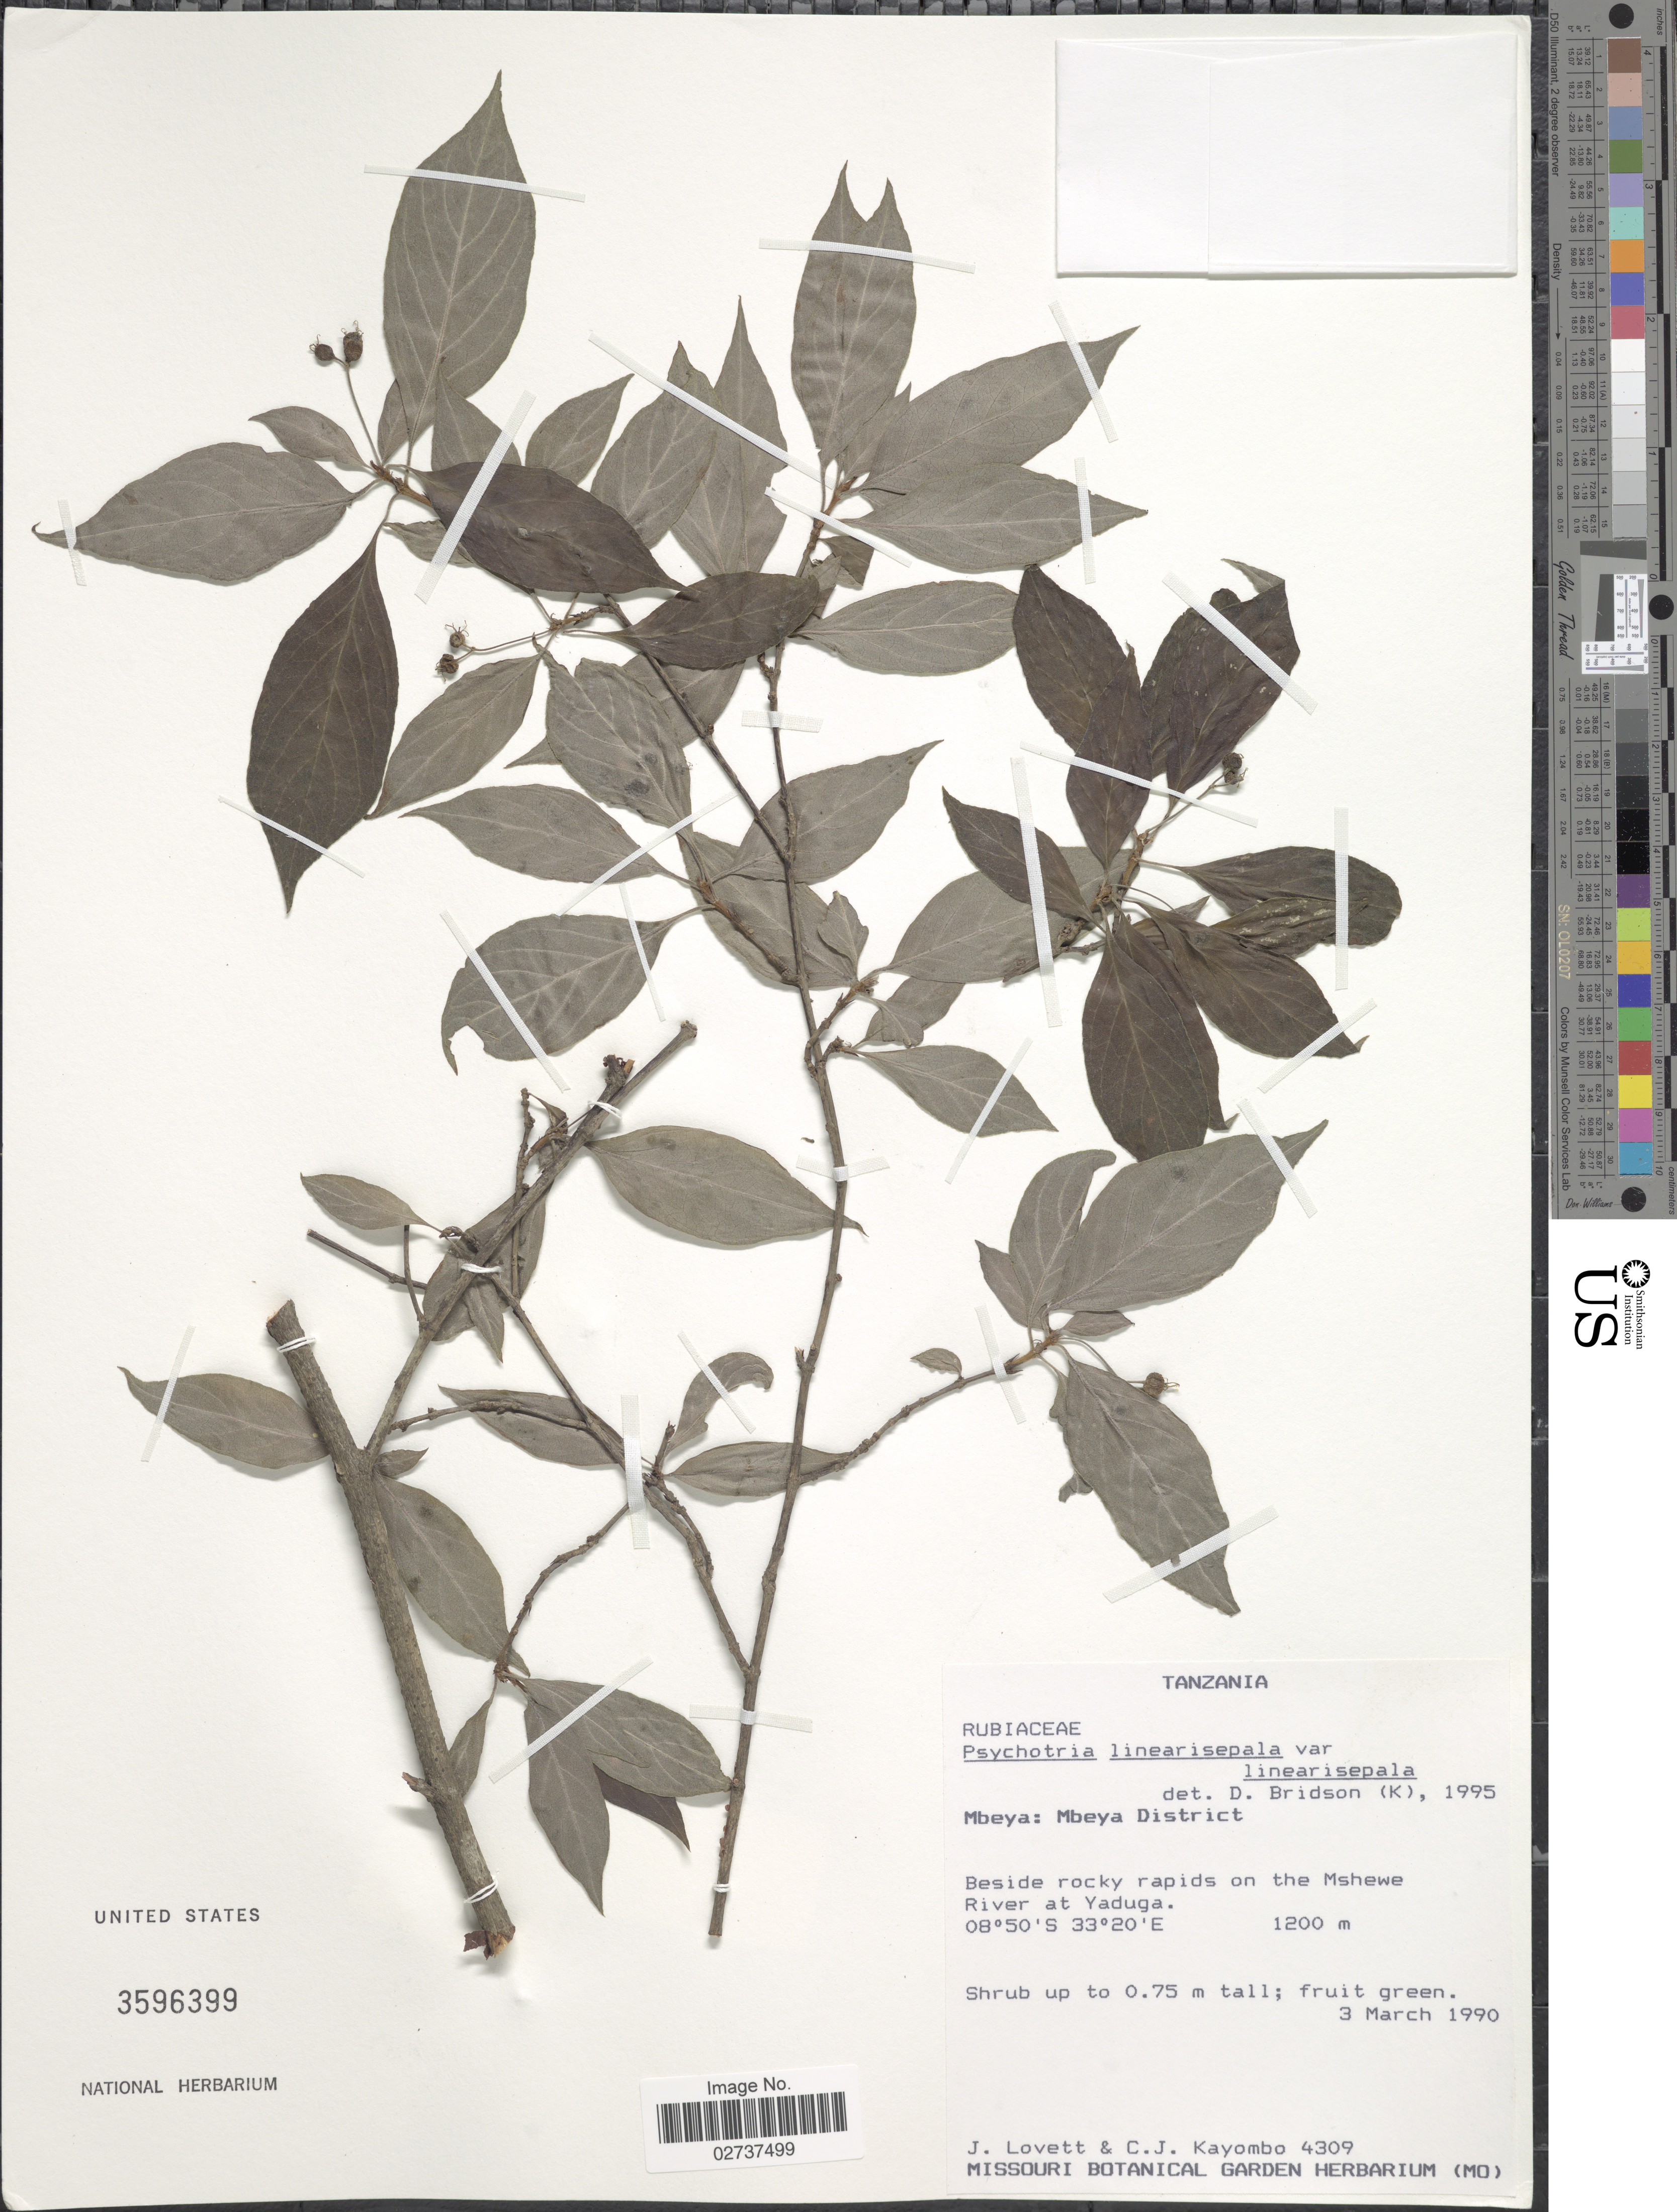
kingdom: Plantae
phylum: Tracheophyta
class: Magnoliopsida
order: Gentianales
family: Rubiaceae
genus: Psychotria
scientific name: Psychotria linearisepala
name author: E.M.A. Petit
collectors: J. Lovett & C. Kayombo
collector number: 4309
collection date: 1990-03-03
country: Tanzania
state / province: Mbeya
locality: Mbeya District, beside rocky rapids on the Mshewe River at Yaduga.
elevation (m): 1200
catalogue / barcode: US 3596399